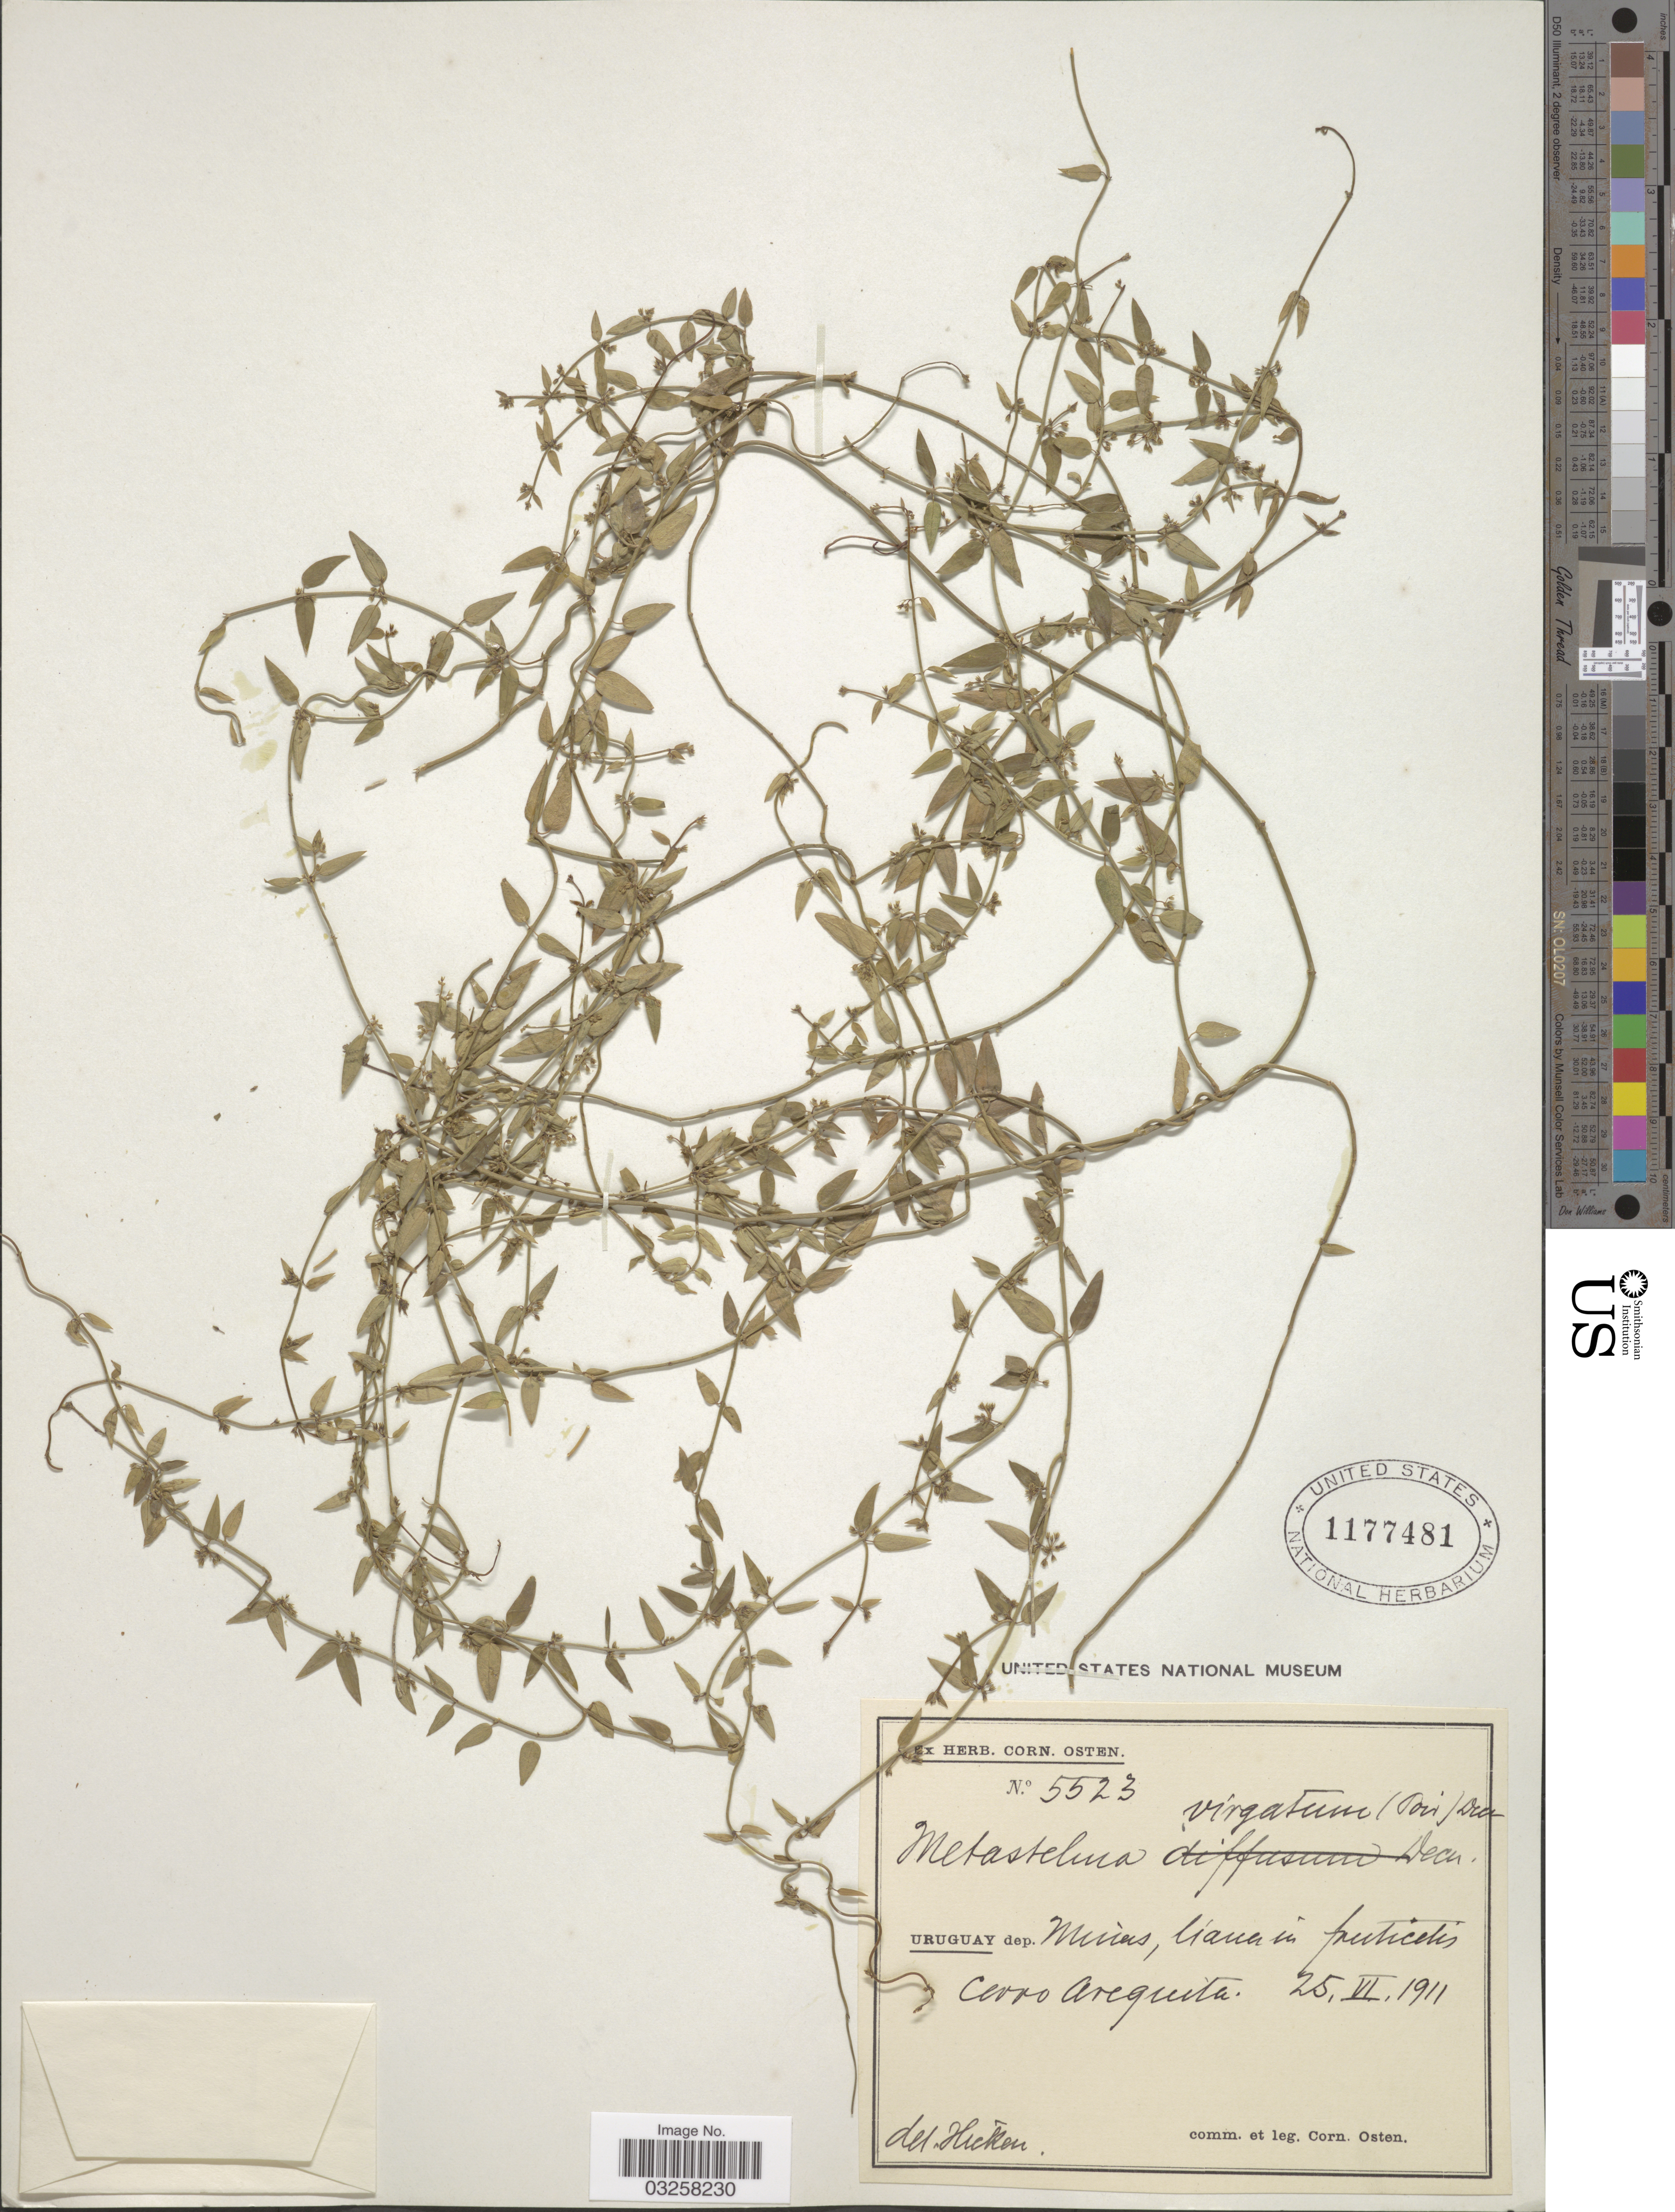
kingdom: Plantae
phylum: Tracheophyta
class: Magnoliopsida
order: Gentianales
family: Apocynaceae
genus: Metastelma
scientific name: Metastelma virgatum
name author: (Poir.) Decne.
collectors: C. Osten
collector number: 5523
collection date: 1911-06-25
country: Uruguay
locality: Dep. Minas, liana in fruticetis Cerro Arequita.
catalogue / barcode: US 1177481